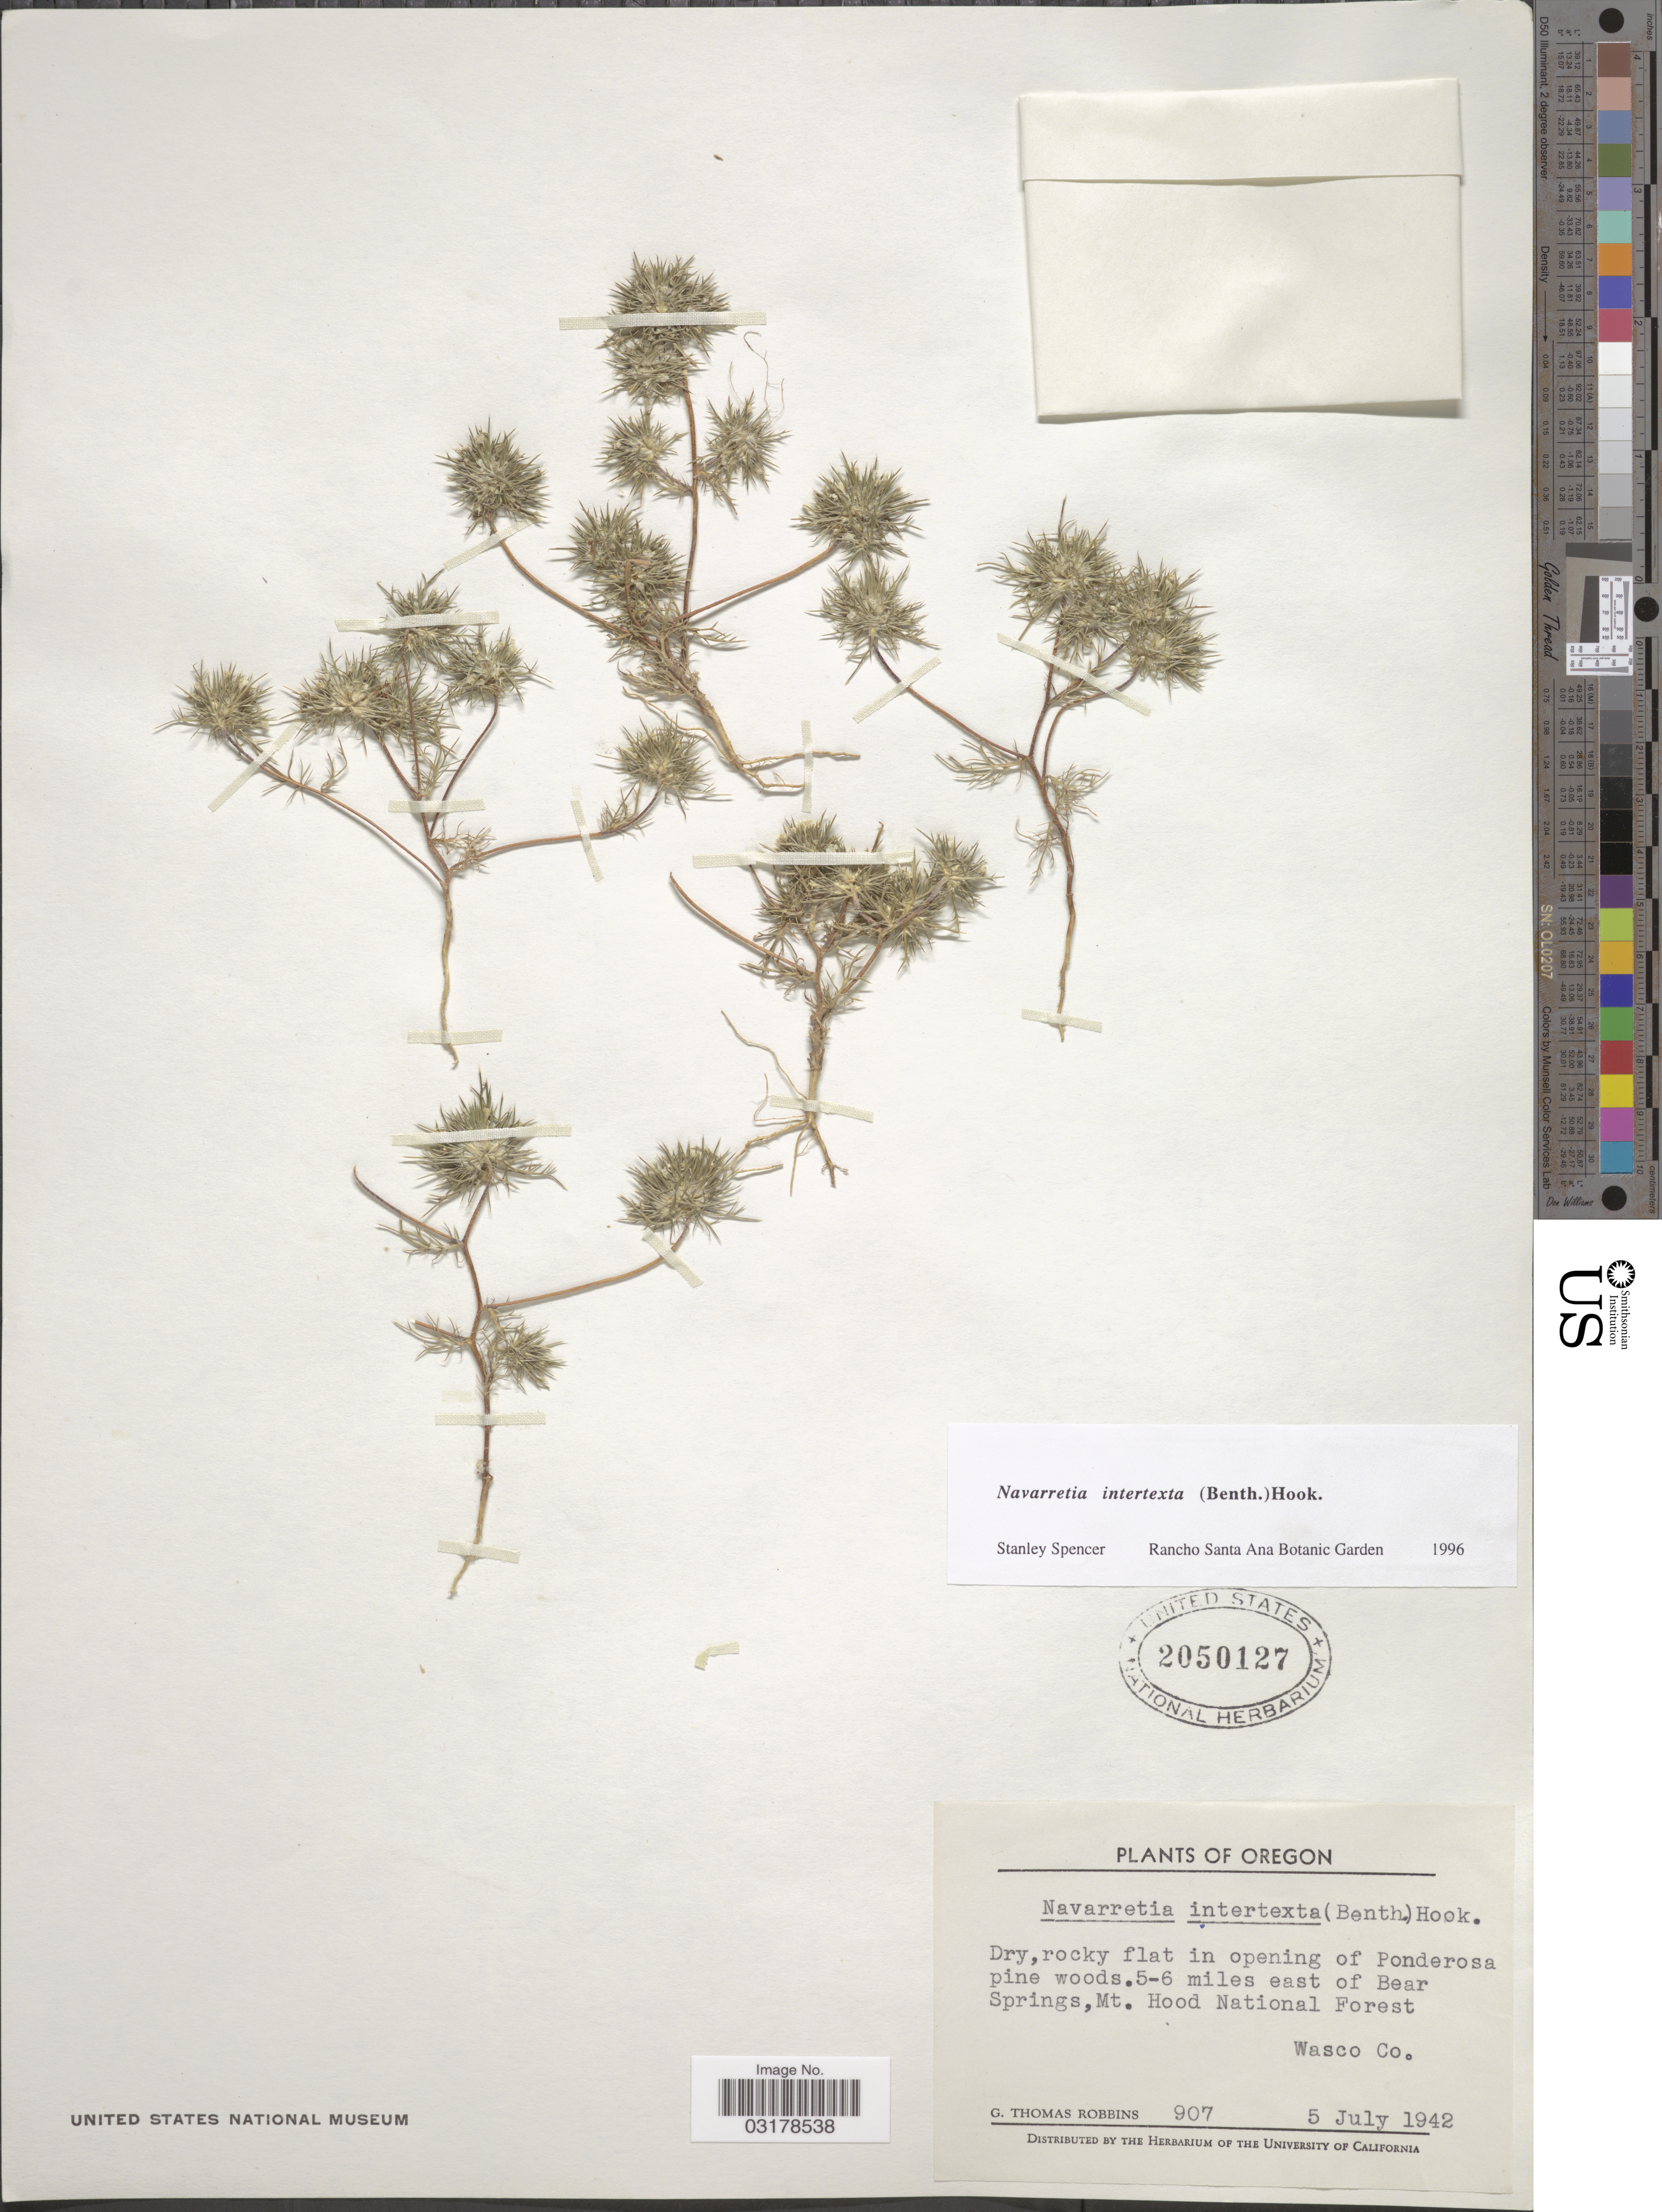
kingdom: Plantae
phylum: Tracheophyta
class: Magnoliopsida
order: Ericales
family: Polemoniaceae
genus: Navarretia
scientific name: Navarretia intertexta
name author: (Benth.) Hook.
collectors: G. T. Robbins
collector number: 907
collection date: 1942-07-05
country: United States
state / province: Oregon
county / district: Wasco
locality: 5-6 miles east of Bear Springs, Mt. Hood National Forest. Wasco Co.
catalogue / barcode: US 2050127